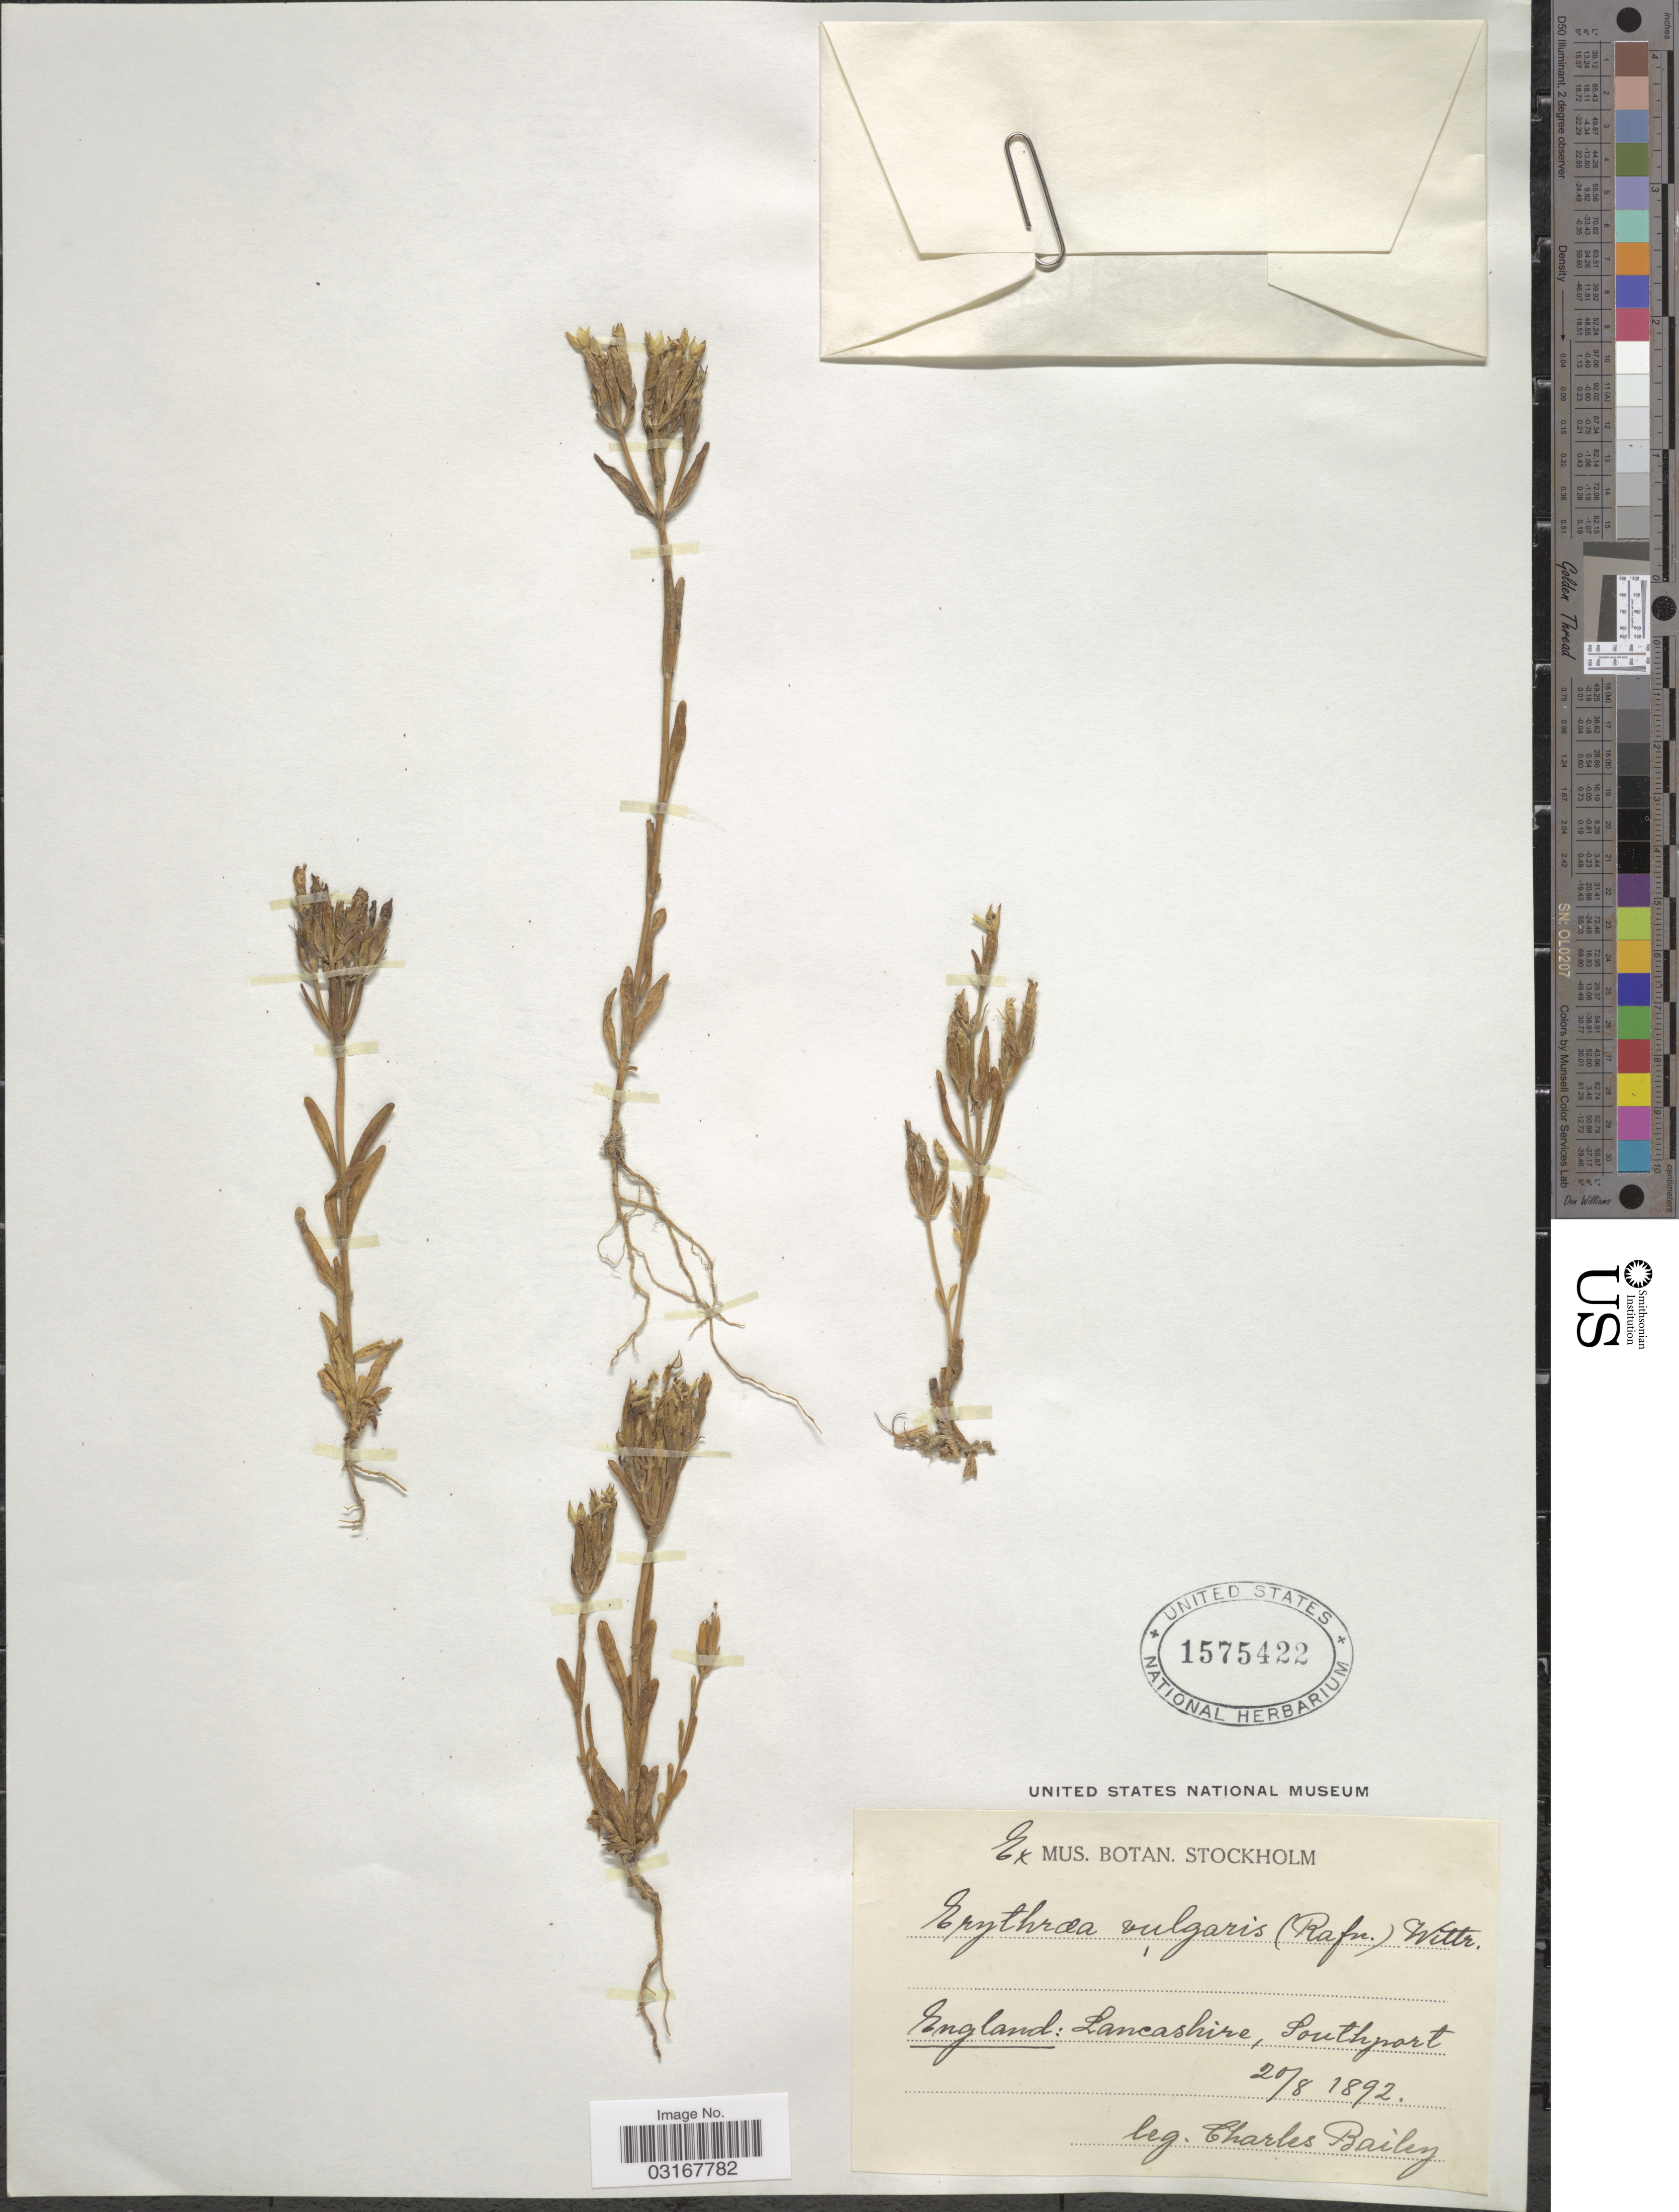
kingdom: Plantae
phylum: Tracheophyta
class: Magnoliopsida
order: Gentianales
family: Gentianaceae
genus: Centaurium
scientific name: Centaurium vulgaris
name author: Godr.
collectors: C. Bailey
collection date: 1892-08-20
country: United Kingdom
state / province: England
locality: Lancashire, Southport.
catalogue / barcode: US 1575422